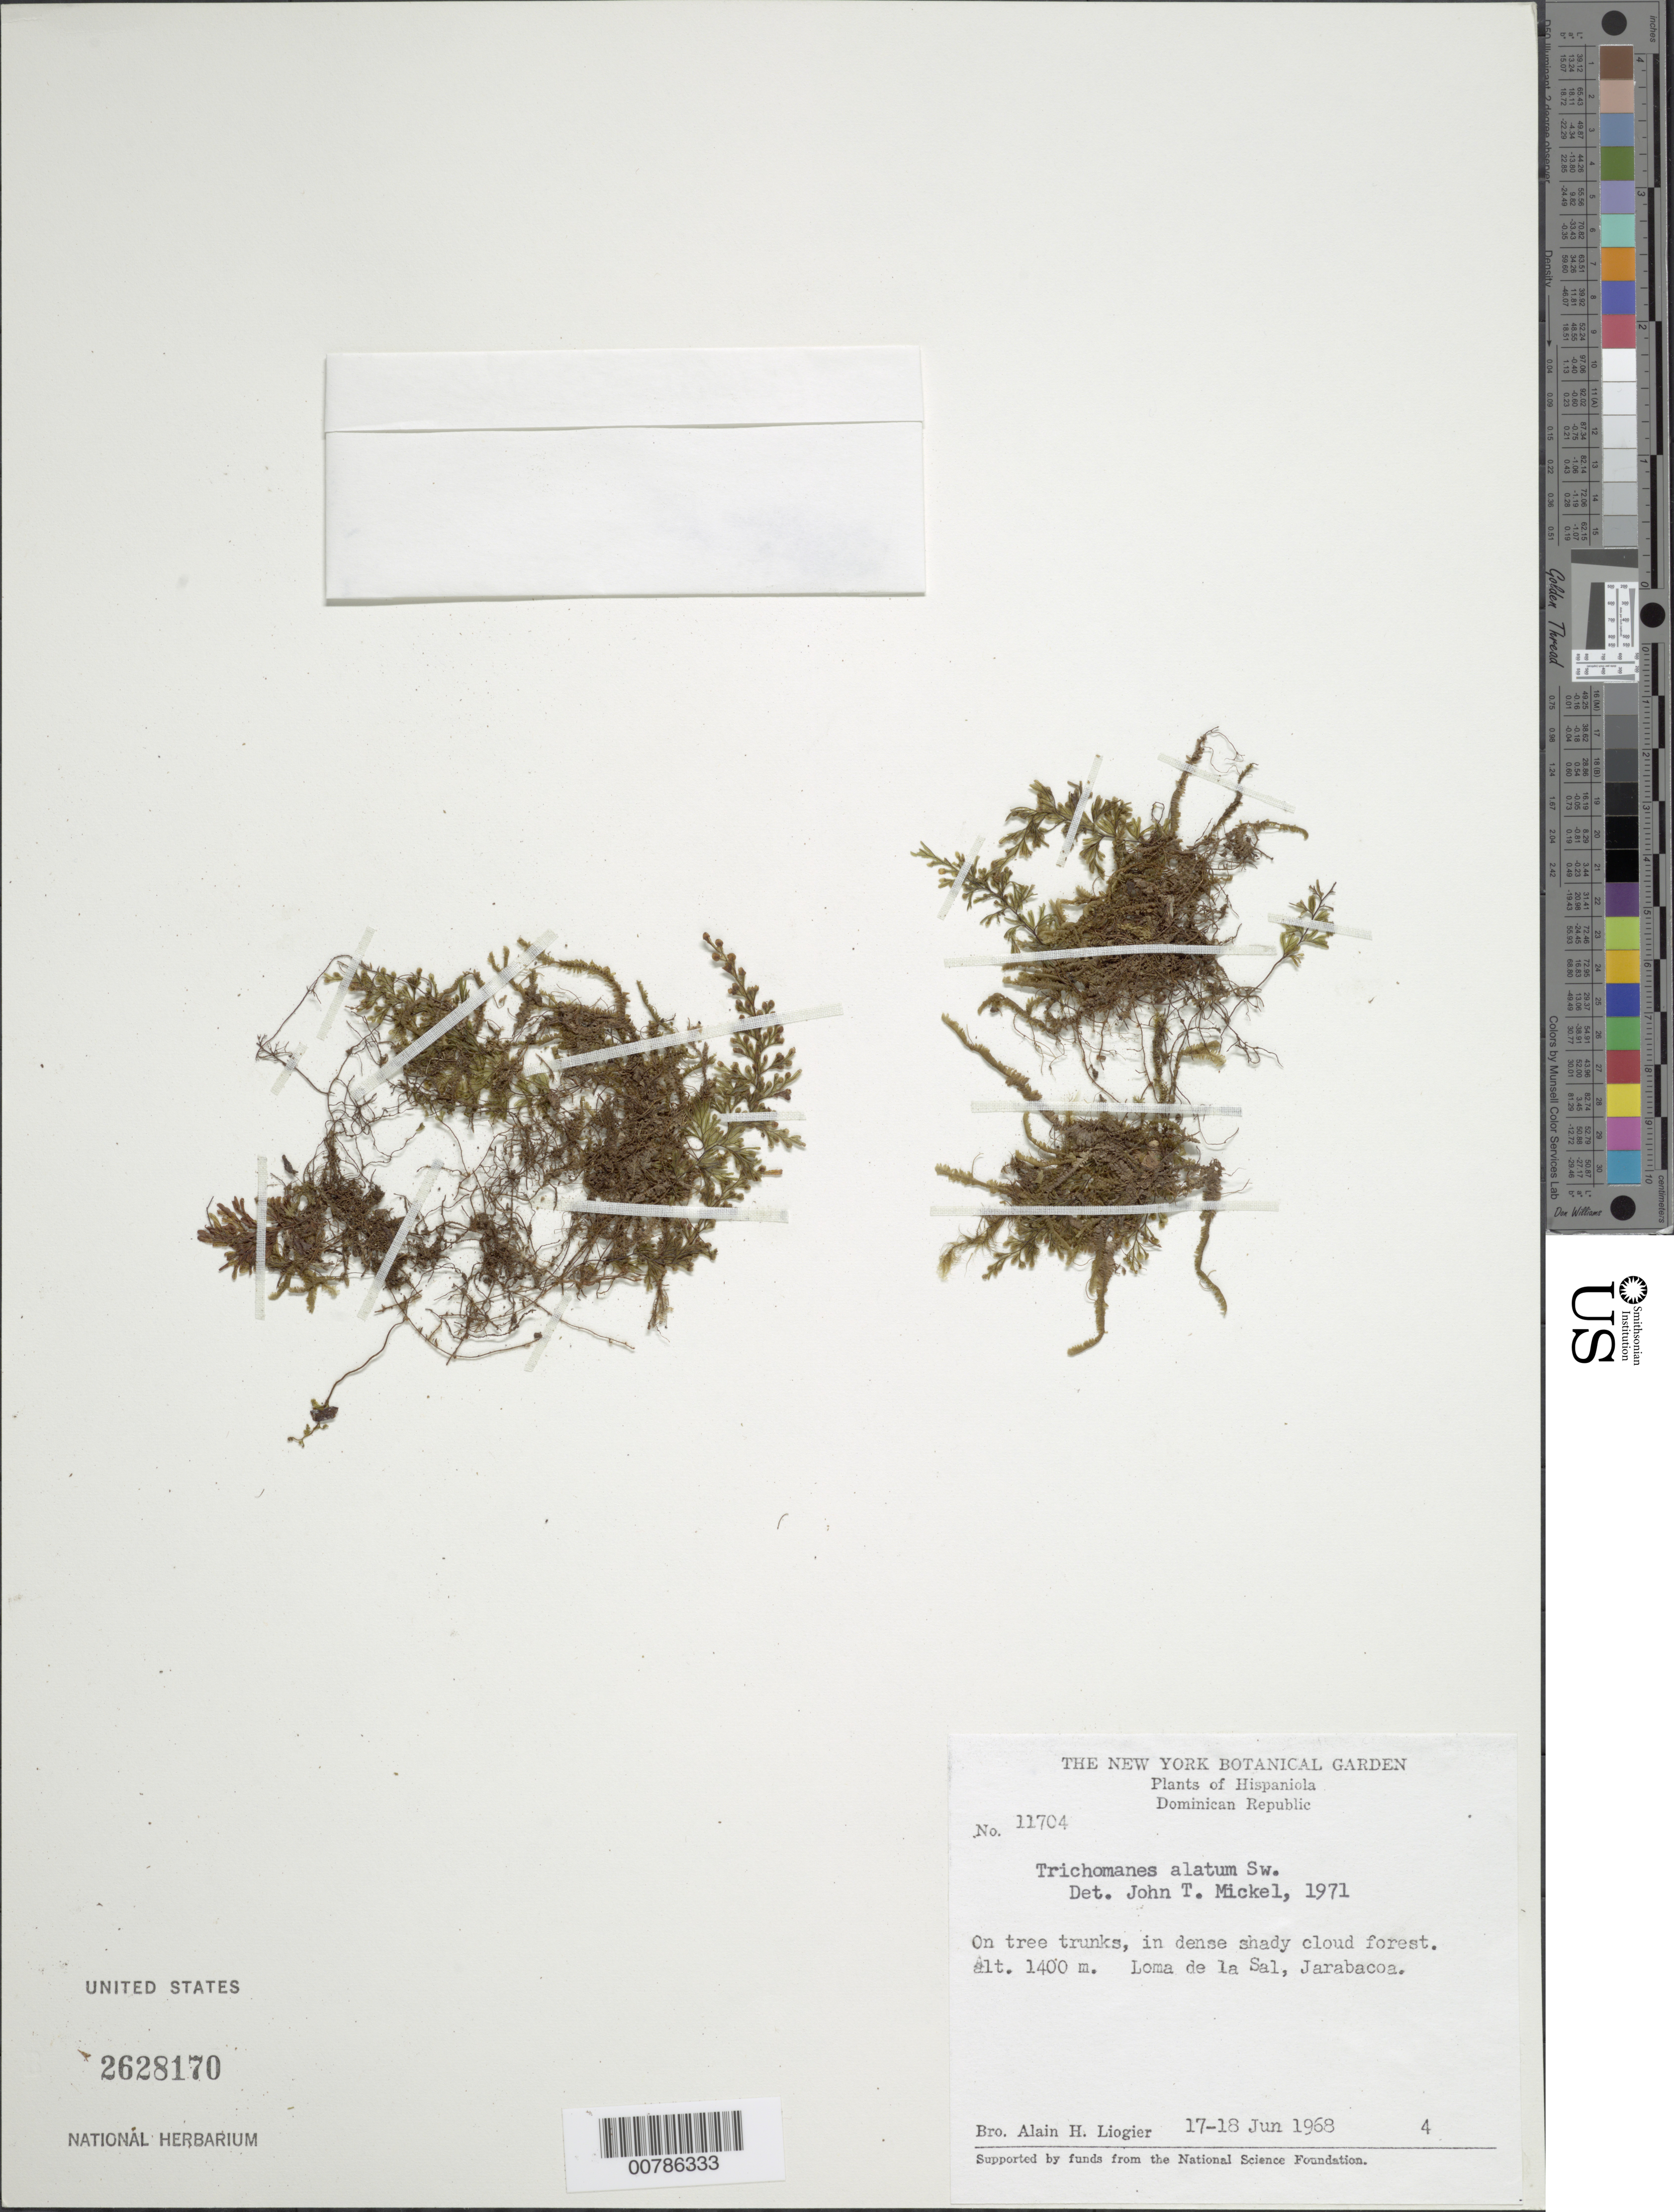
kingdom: Plantae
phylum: Tracheophyta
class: Polypodiopsida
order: Hymenophyllales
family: Hymenophyllaceae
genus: Trichomanes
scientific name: Trichomanes alatum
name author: Sw.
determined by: Mickel, J. T., (NY), New York Botanical Garden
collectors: A. H. Liogier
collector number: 11704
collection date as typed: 17 Jun 1968 to 18 Jun 1968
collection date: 1968-06-17/1968-06-18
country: Dominican Republic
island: Hispaniola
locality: Loma de la Sal, Jarabacoa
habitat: On tree trunks, in dense shady cloud forest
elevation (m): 1400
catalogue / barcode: US 2628170